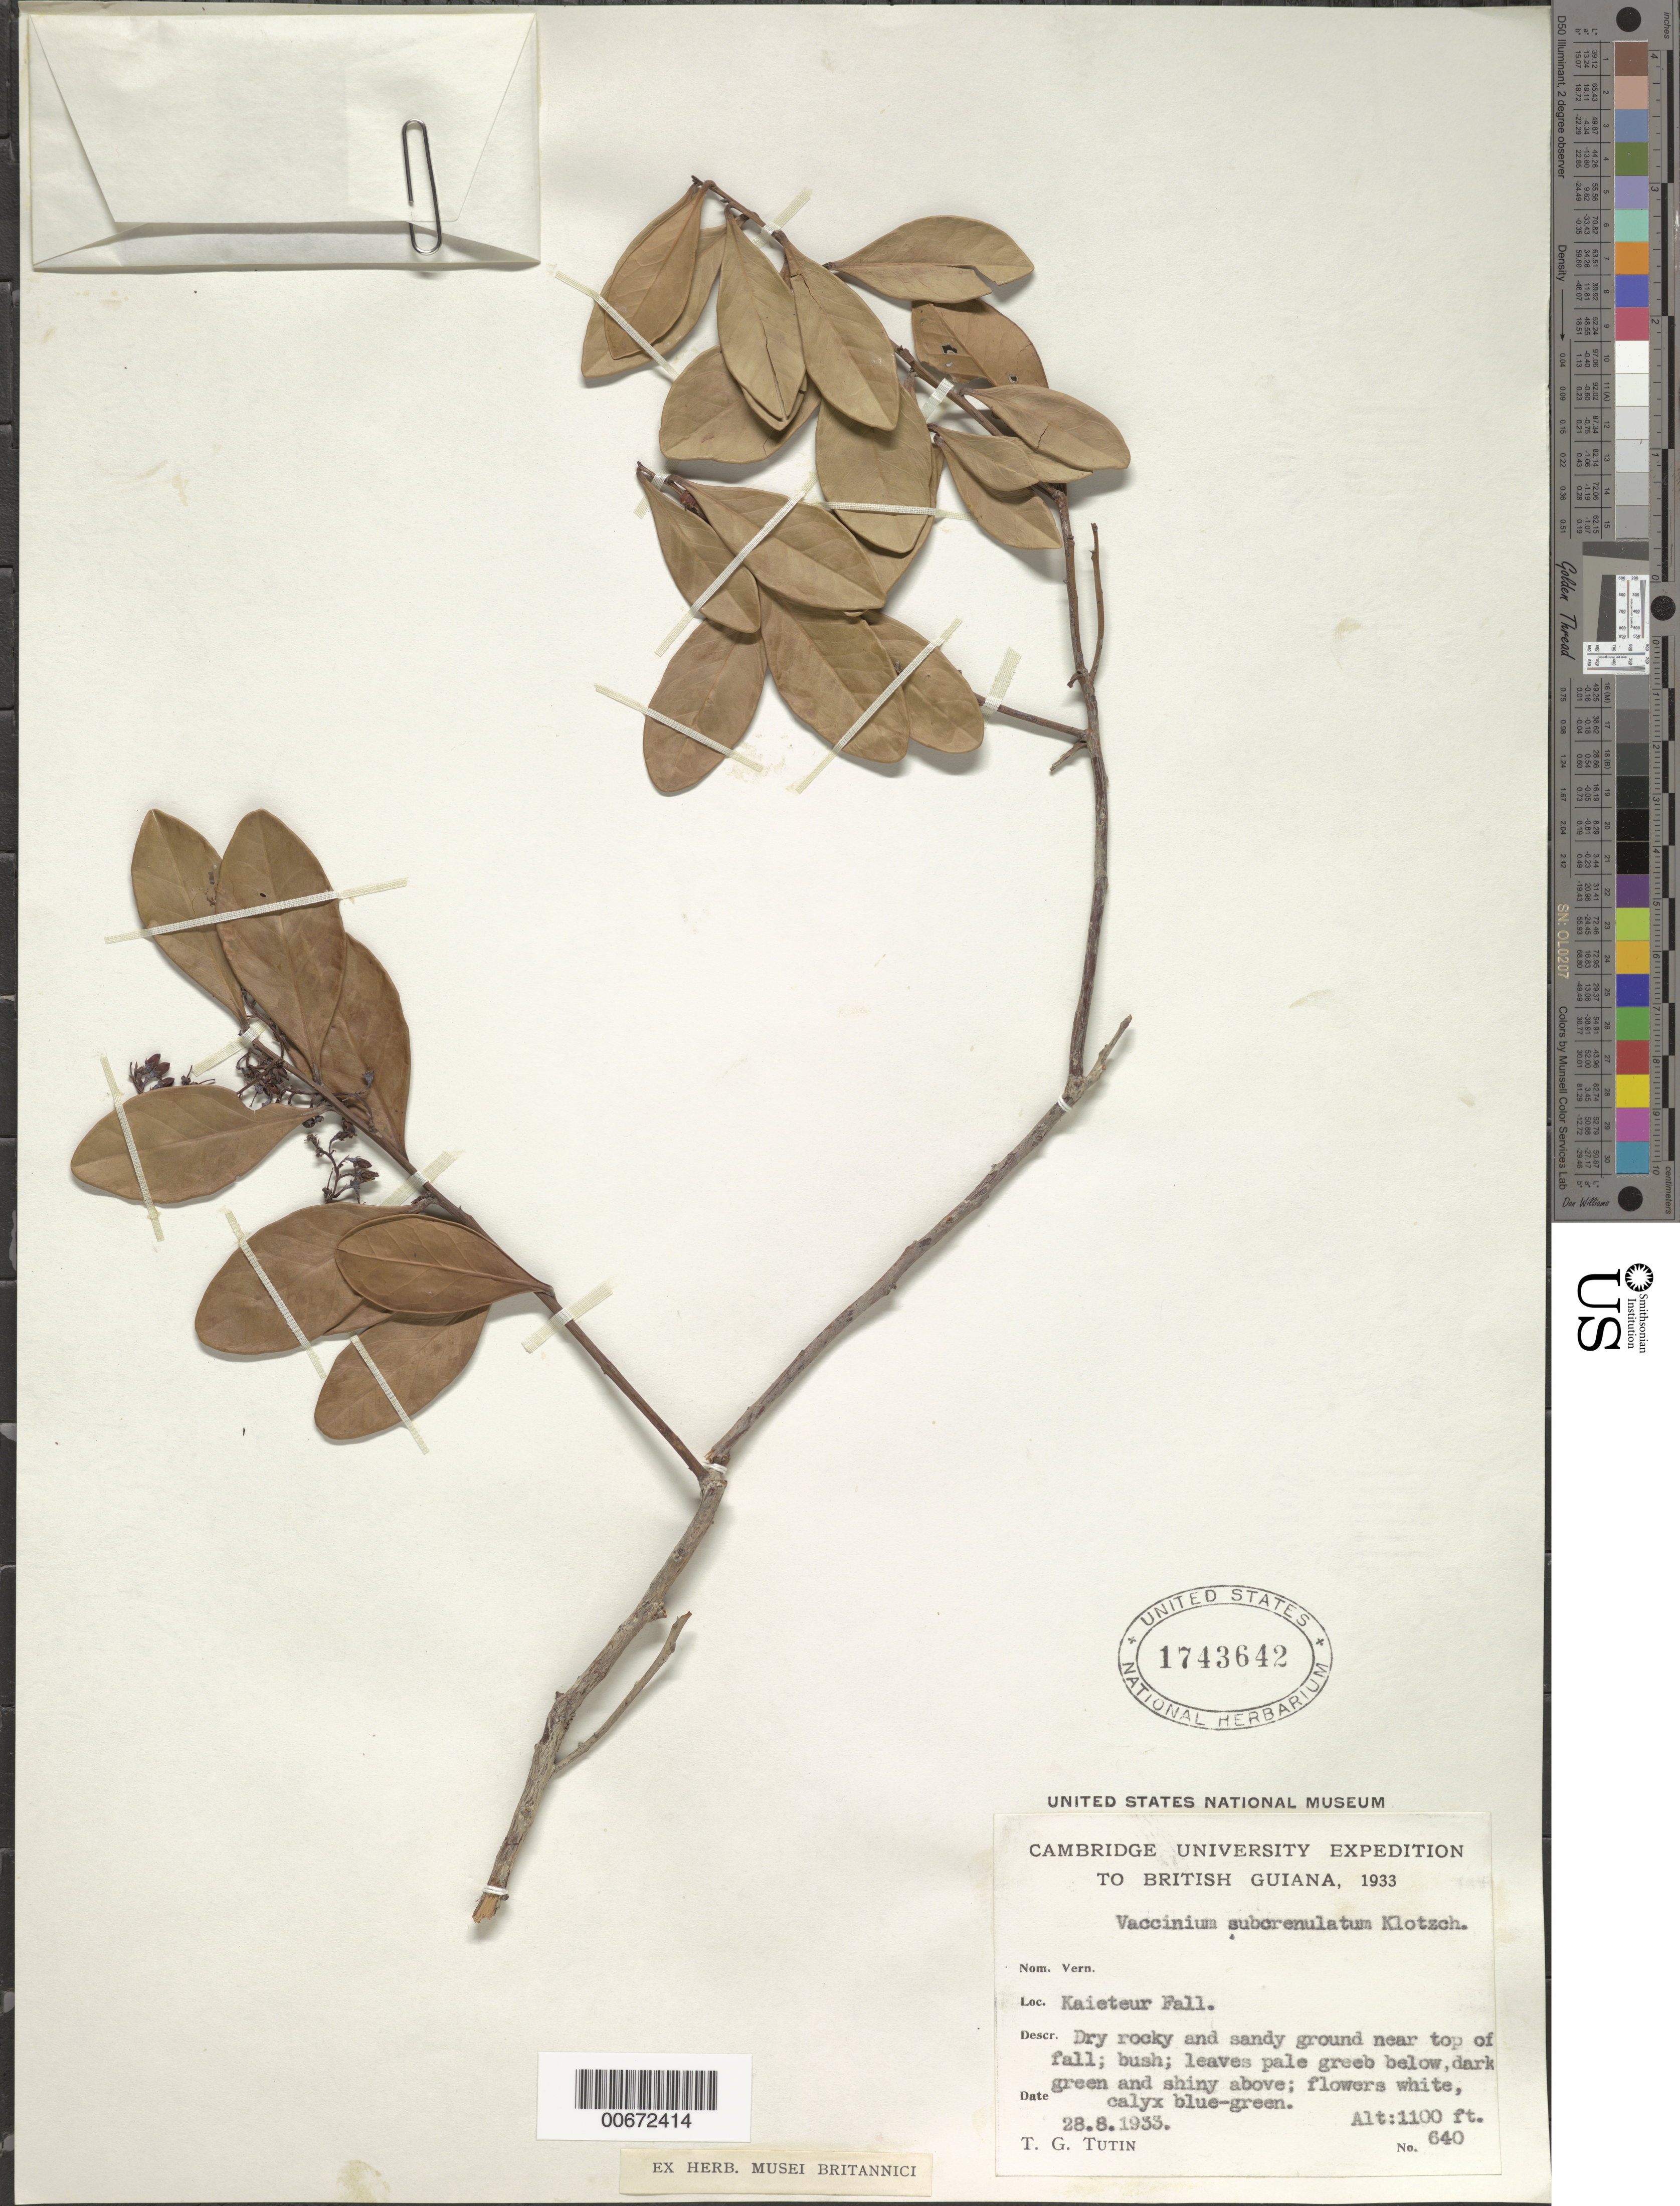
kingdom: Plantae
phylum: Tracheophyta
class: Magnoliopsida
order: Ericales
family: Ericaceae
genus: Vaccinium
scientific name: Vaccinium subcrenulatum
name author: Klotzsch ex Meisn.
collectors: T. G. Tutin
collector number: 640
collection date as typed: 28-Aug-33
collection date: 1933-08-28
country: Guyana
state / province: Potaro-Siparuni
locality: Kaieteur Falls, Potaro R.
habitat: Dry rocky & sandy ground near top of falls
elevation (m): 335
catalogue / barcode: US 1743642